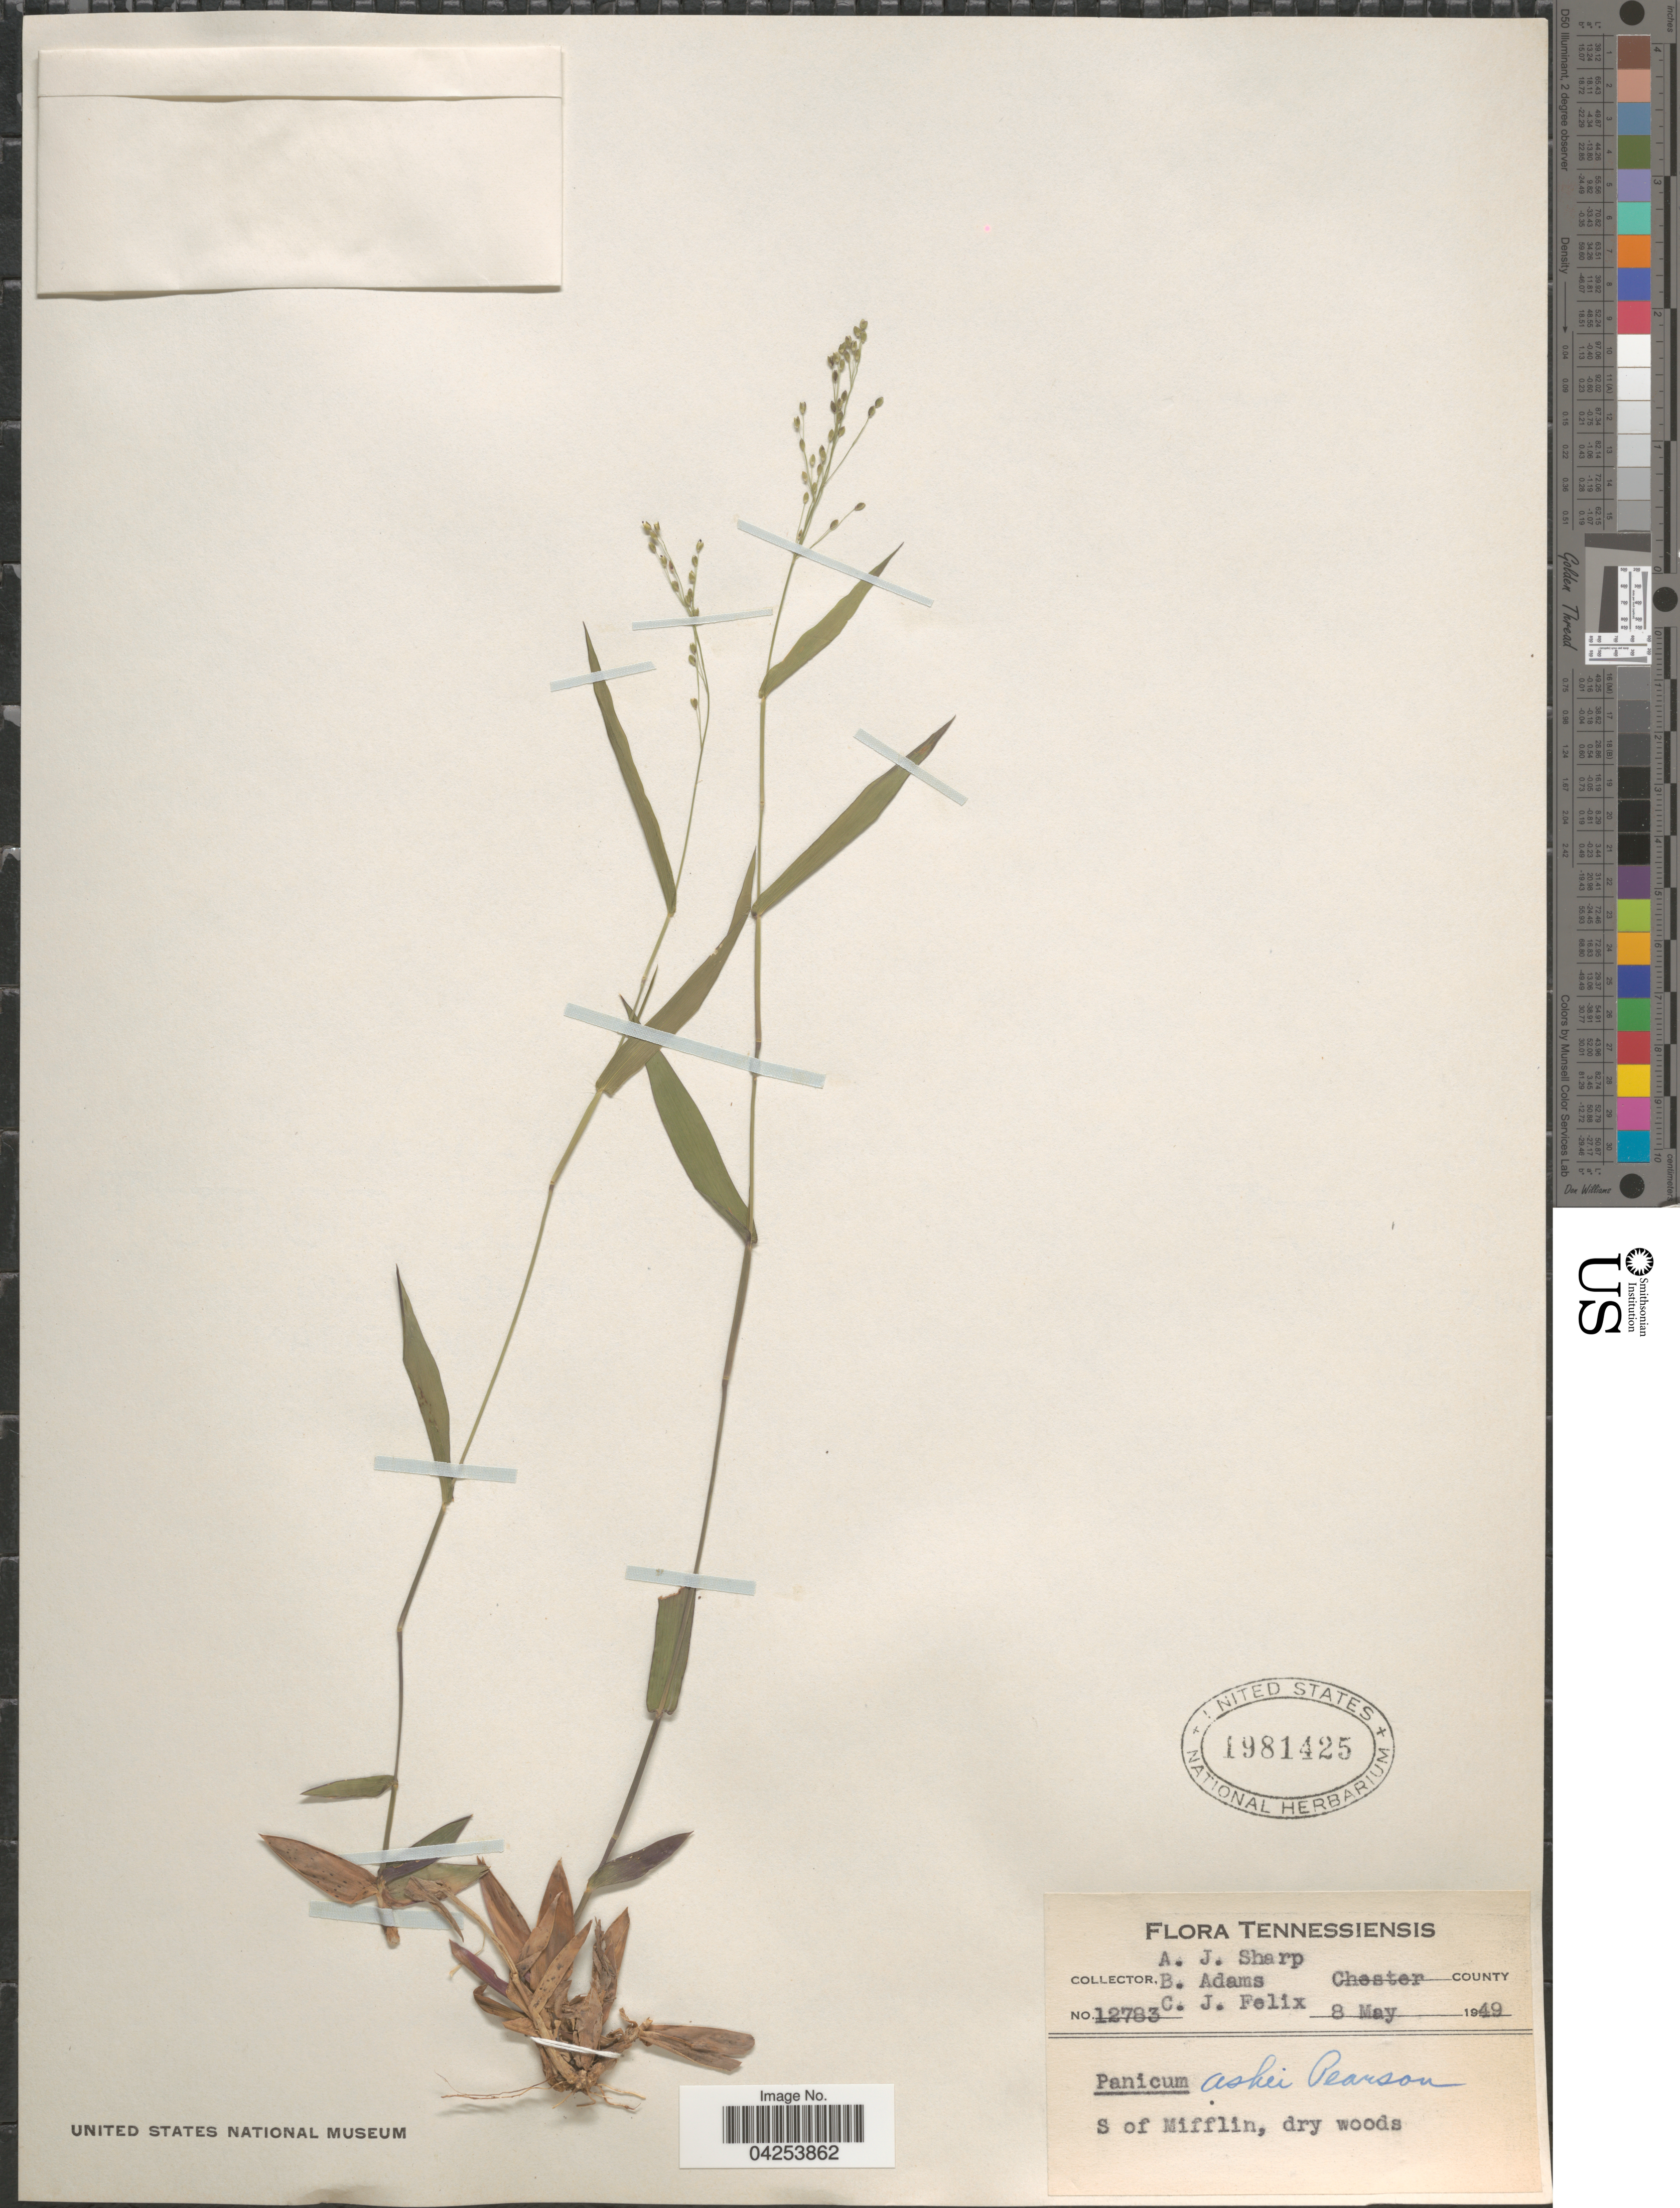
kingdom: Plantae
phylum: Tracheophyta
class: Liliopsida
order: Poales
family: Poaceae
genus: Dichanthelium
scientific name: Dichanthelium commutatum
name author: (Schult.) Gould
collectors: A. J. Sharp, B. Adams & C. Felix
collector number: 12783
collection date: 1949-05-08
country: United States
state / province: Tennessee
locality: Chester County. S of Mifflin.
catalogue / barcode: US 1981425